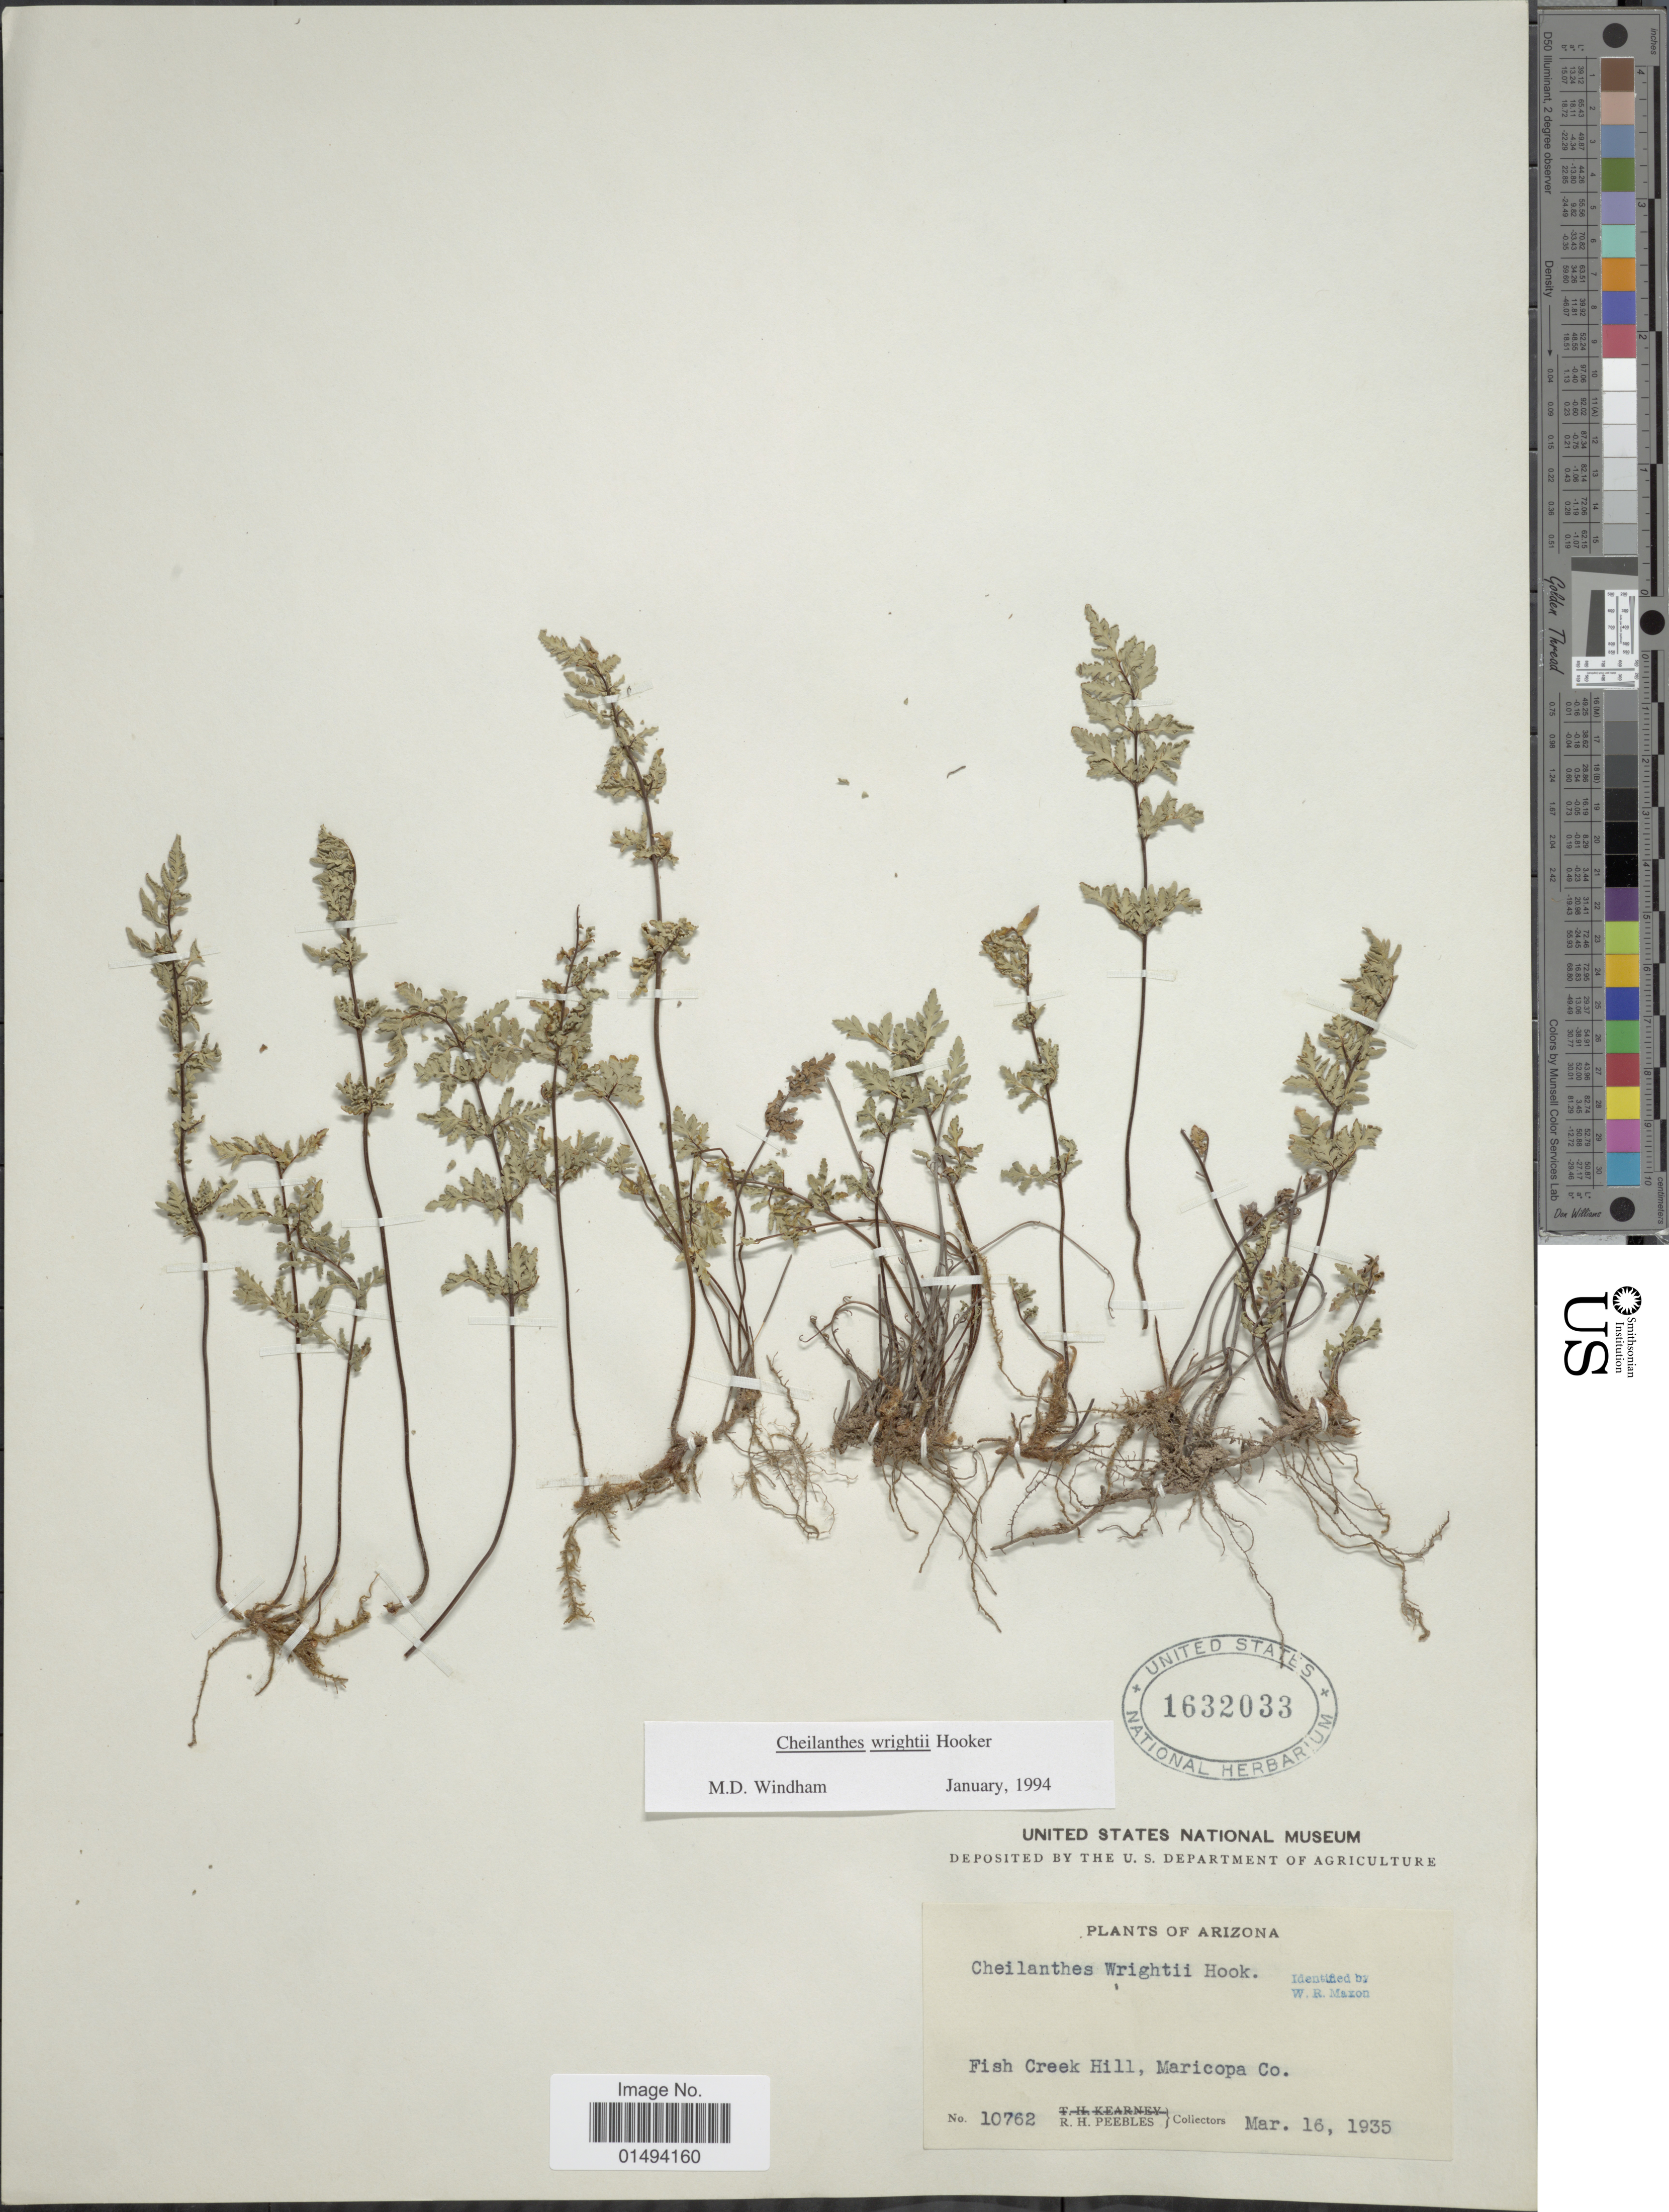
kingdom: Plantae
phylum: Tracheophyta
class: Polypodiopsida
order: Polypodiales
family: Pteridaceae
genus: Myriopteris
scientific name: Myriopteris wrightii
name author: (Hook.) Grusz & Windham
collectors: R. H. Peebles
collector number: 10762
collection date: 1935-03-16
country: United States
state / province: Arizona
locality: Arizona, Fish Creek Hill, Maricopa Co.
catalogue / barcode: US 1632033